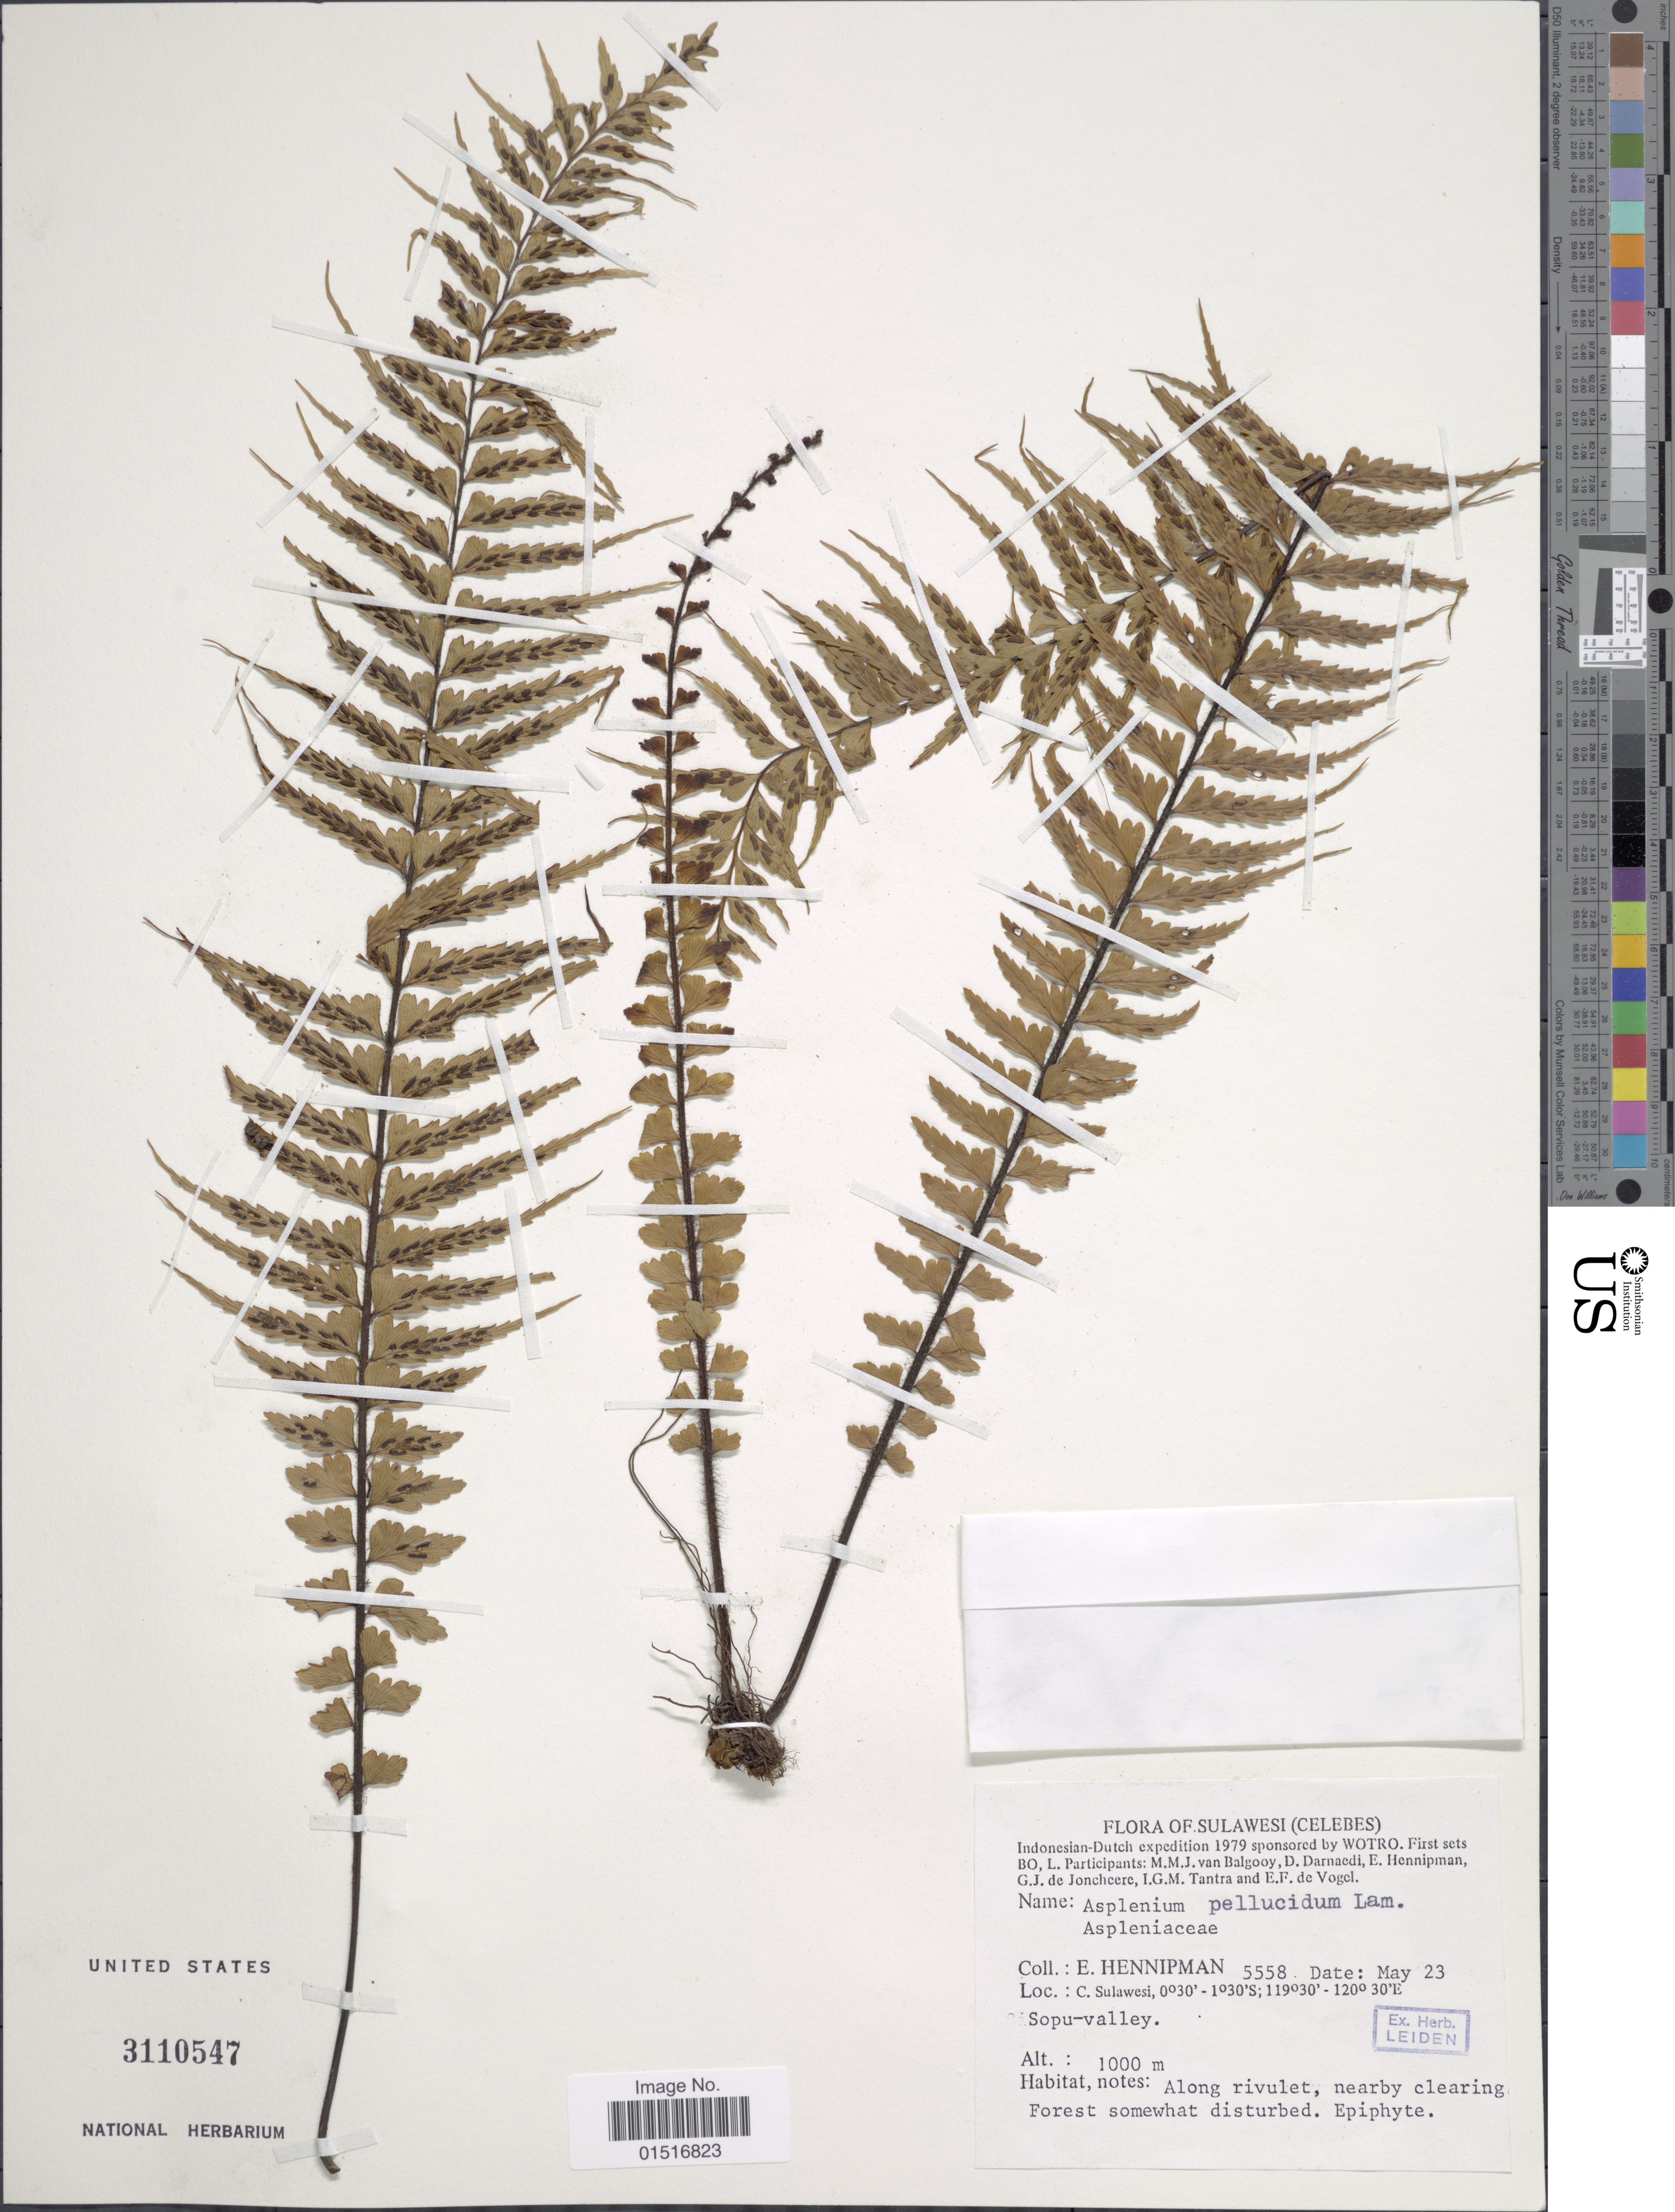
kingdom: Plantae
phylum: Tracheophyta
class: Polypodiopsida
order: Polypodiales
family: Aspleniaceae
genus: Asplenium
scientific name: Asplenium pellucidum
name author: Lam.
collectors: E. Hennipman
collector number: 5558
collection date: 1979-05-23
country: Indonesia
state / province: Sulawesi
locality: Sulawesi (Celebes). C. Sulawesi. Sopu-valley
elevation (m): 1000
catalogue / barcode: US 3110547